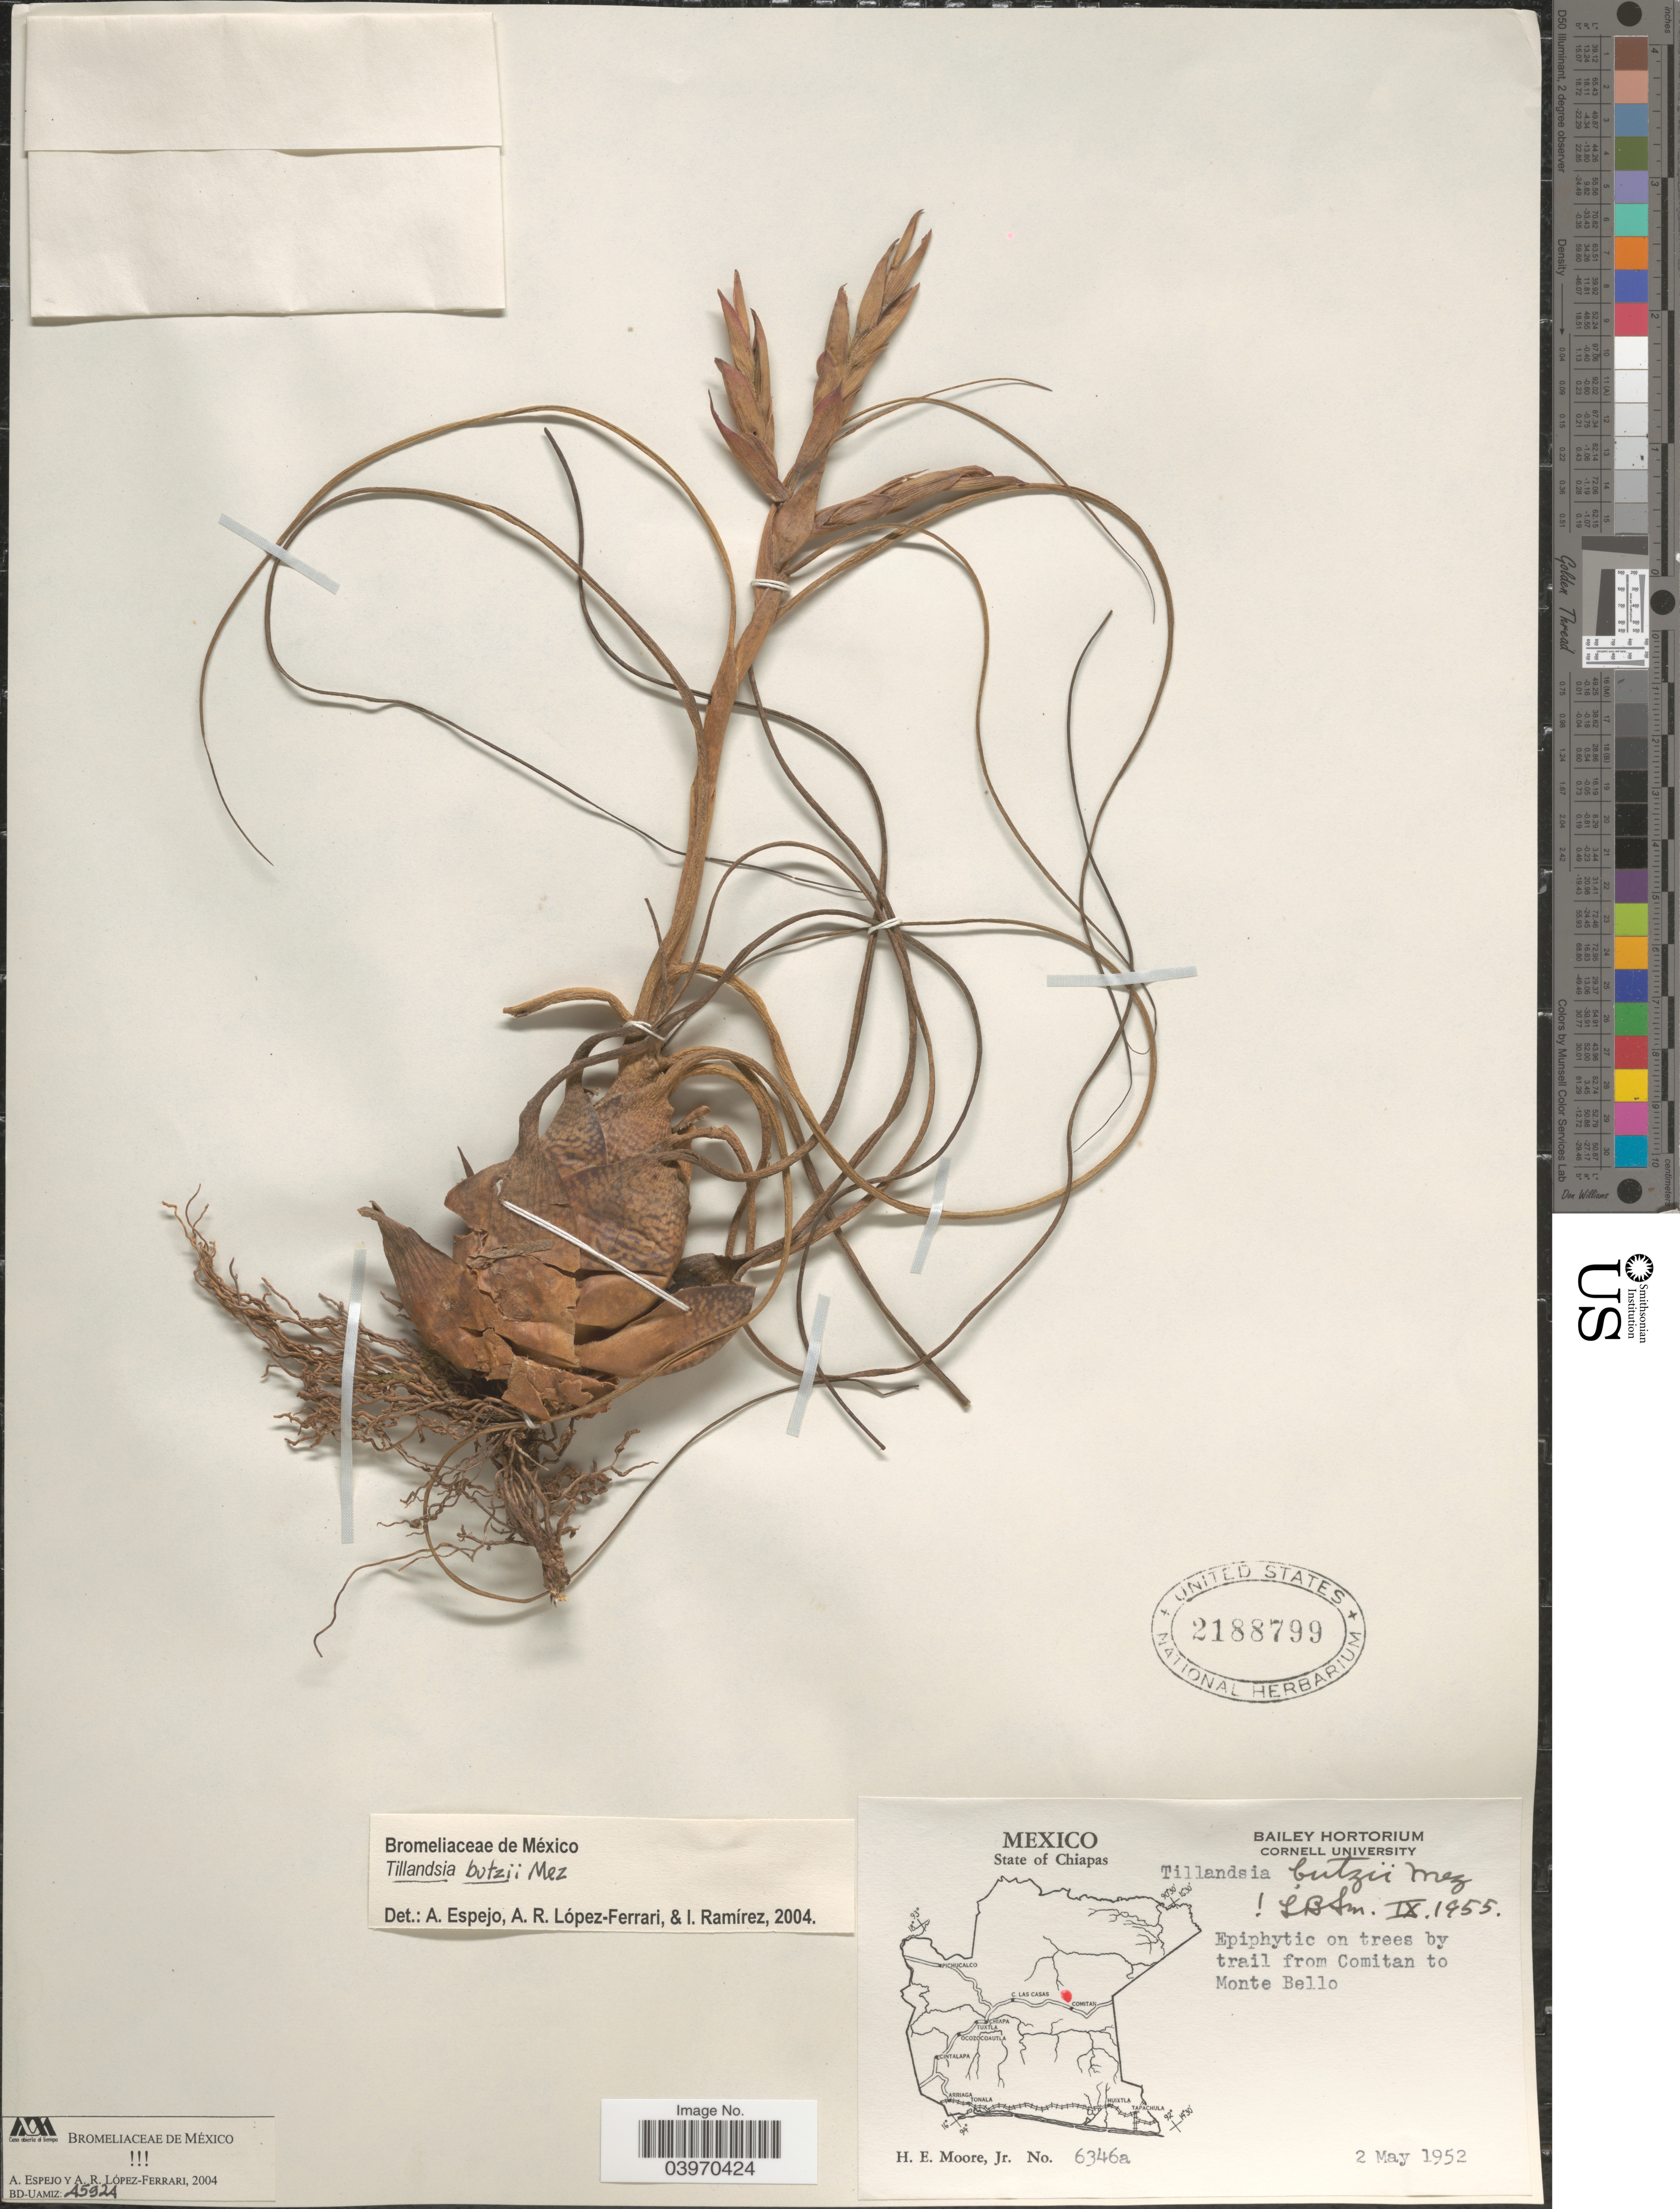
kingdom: Plantae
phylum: Tracheophyta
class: Liliopsida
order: Poales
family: Bromeliaceae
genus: Tillandsia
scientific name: Tillandsia butzii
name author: Mez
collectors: H. Moore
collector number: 6346a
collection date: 1952-05-02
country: Mexico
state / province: Chiapas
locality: By trail from Comitan to Monte Bello.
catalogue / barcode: US 2188799